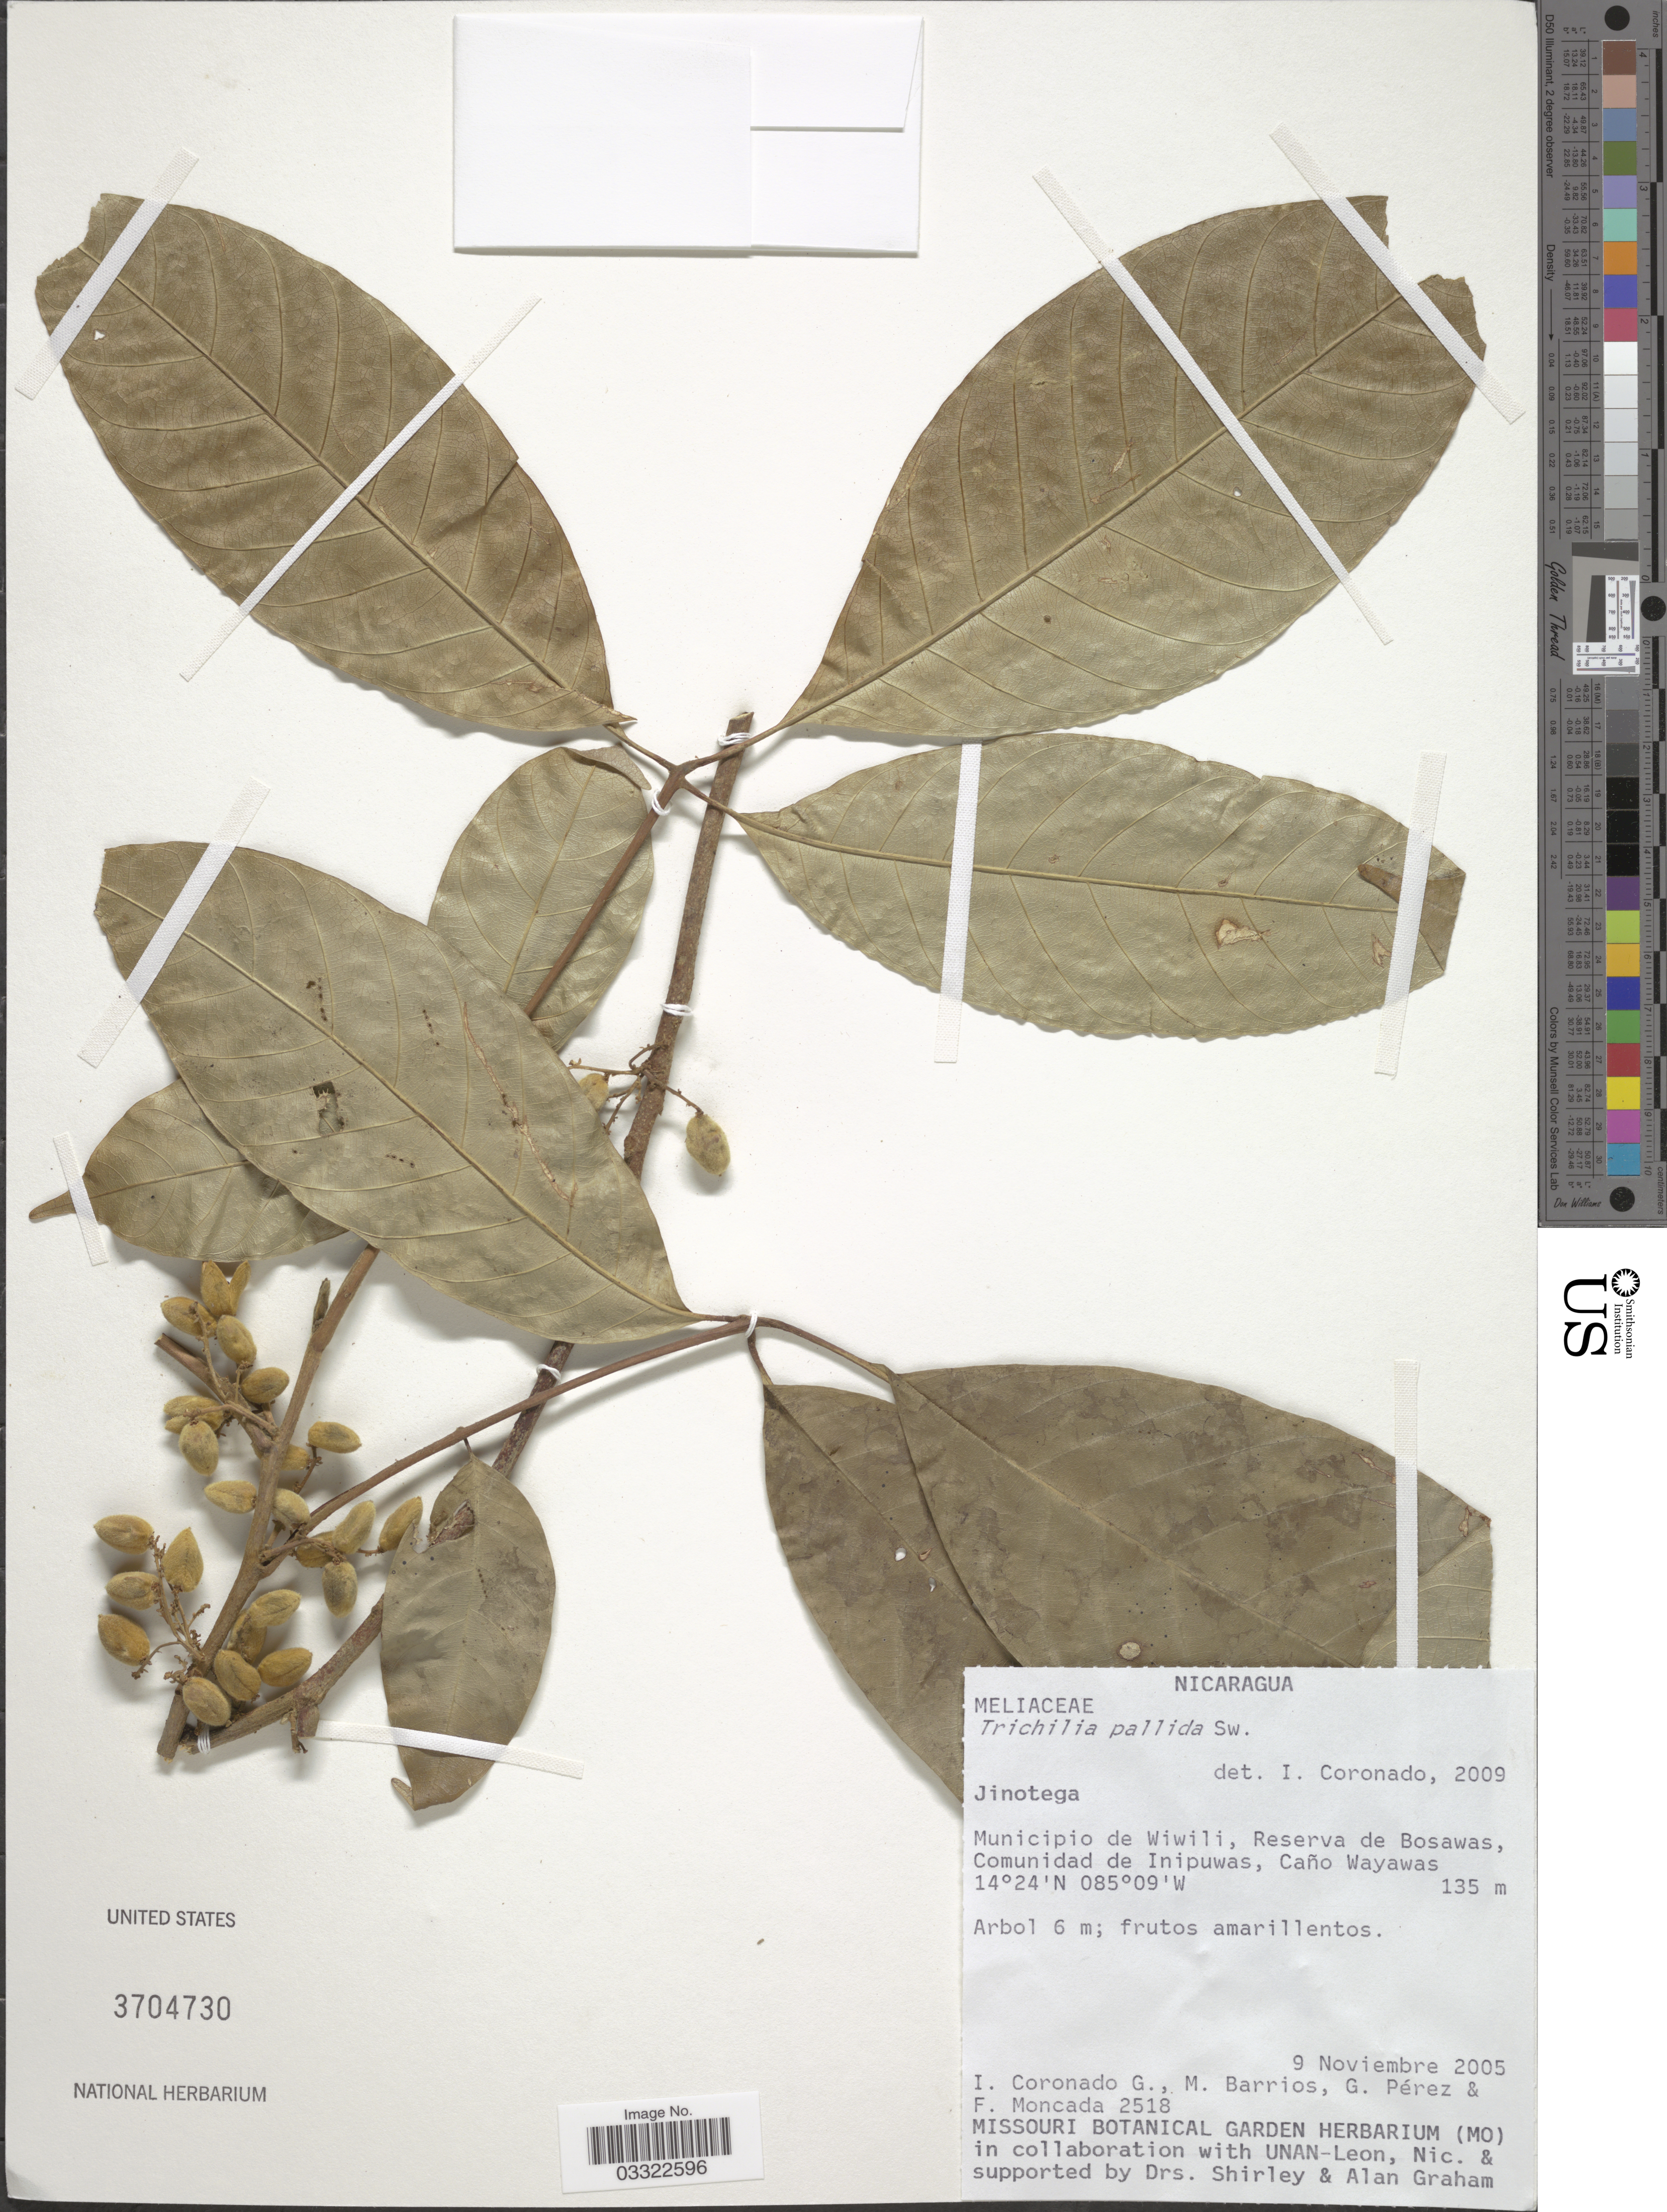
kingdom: Plantae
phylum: Tracheophyta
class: Magnoliopsida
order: Sapindales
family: Meliaceae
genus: Trichilia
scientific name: Trichilia pallida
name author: Sw.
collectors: I. Coronado, M. Barrios, G. Perez & F. Moncada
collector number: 2518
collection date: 2005-11-09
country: Nicaragua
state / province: Jinotega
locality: Municipio de Wiwili, Reserva de Bosawas, Comunidad de Inipuwas, Caño Wayawas.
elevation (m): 135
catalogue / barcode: US 3704730